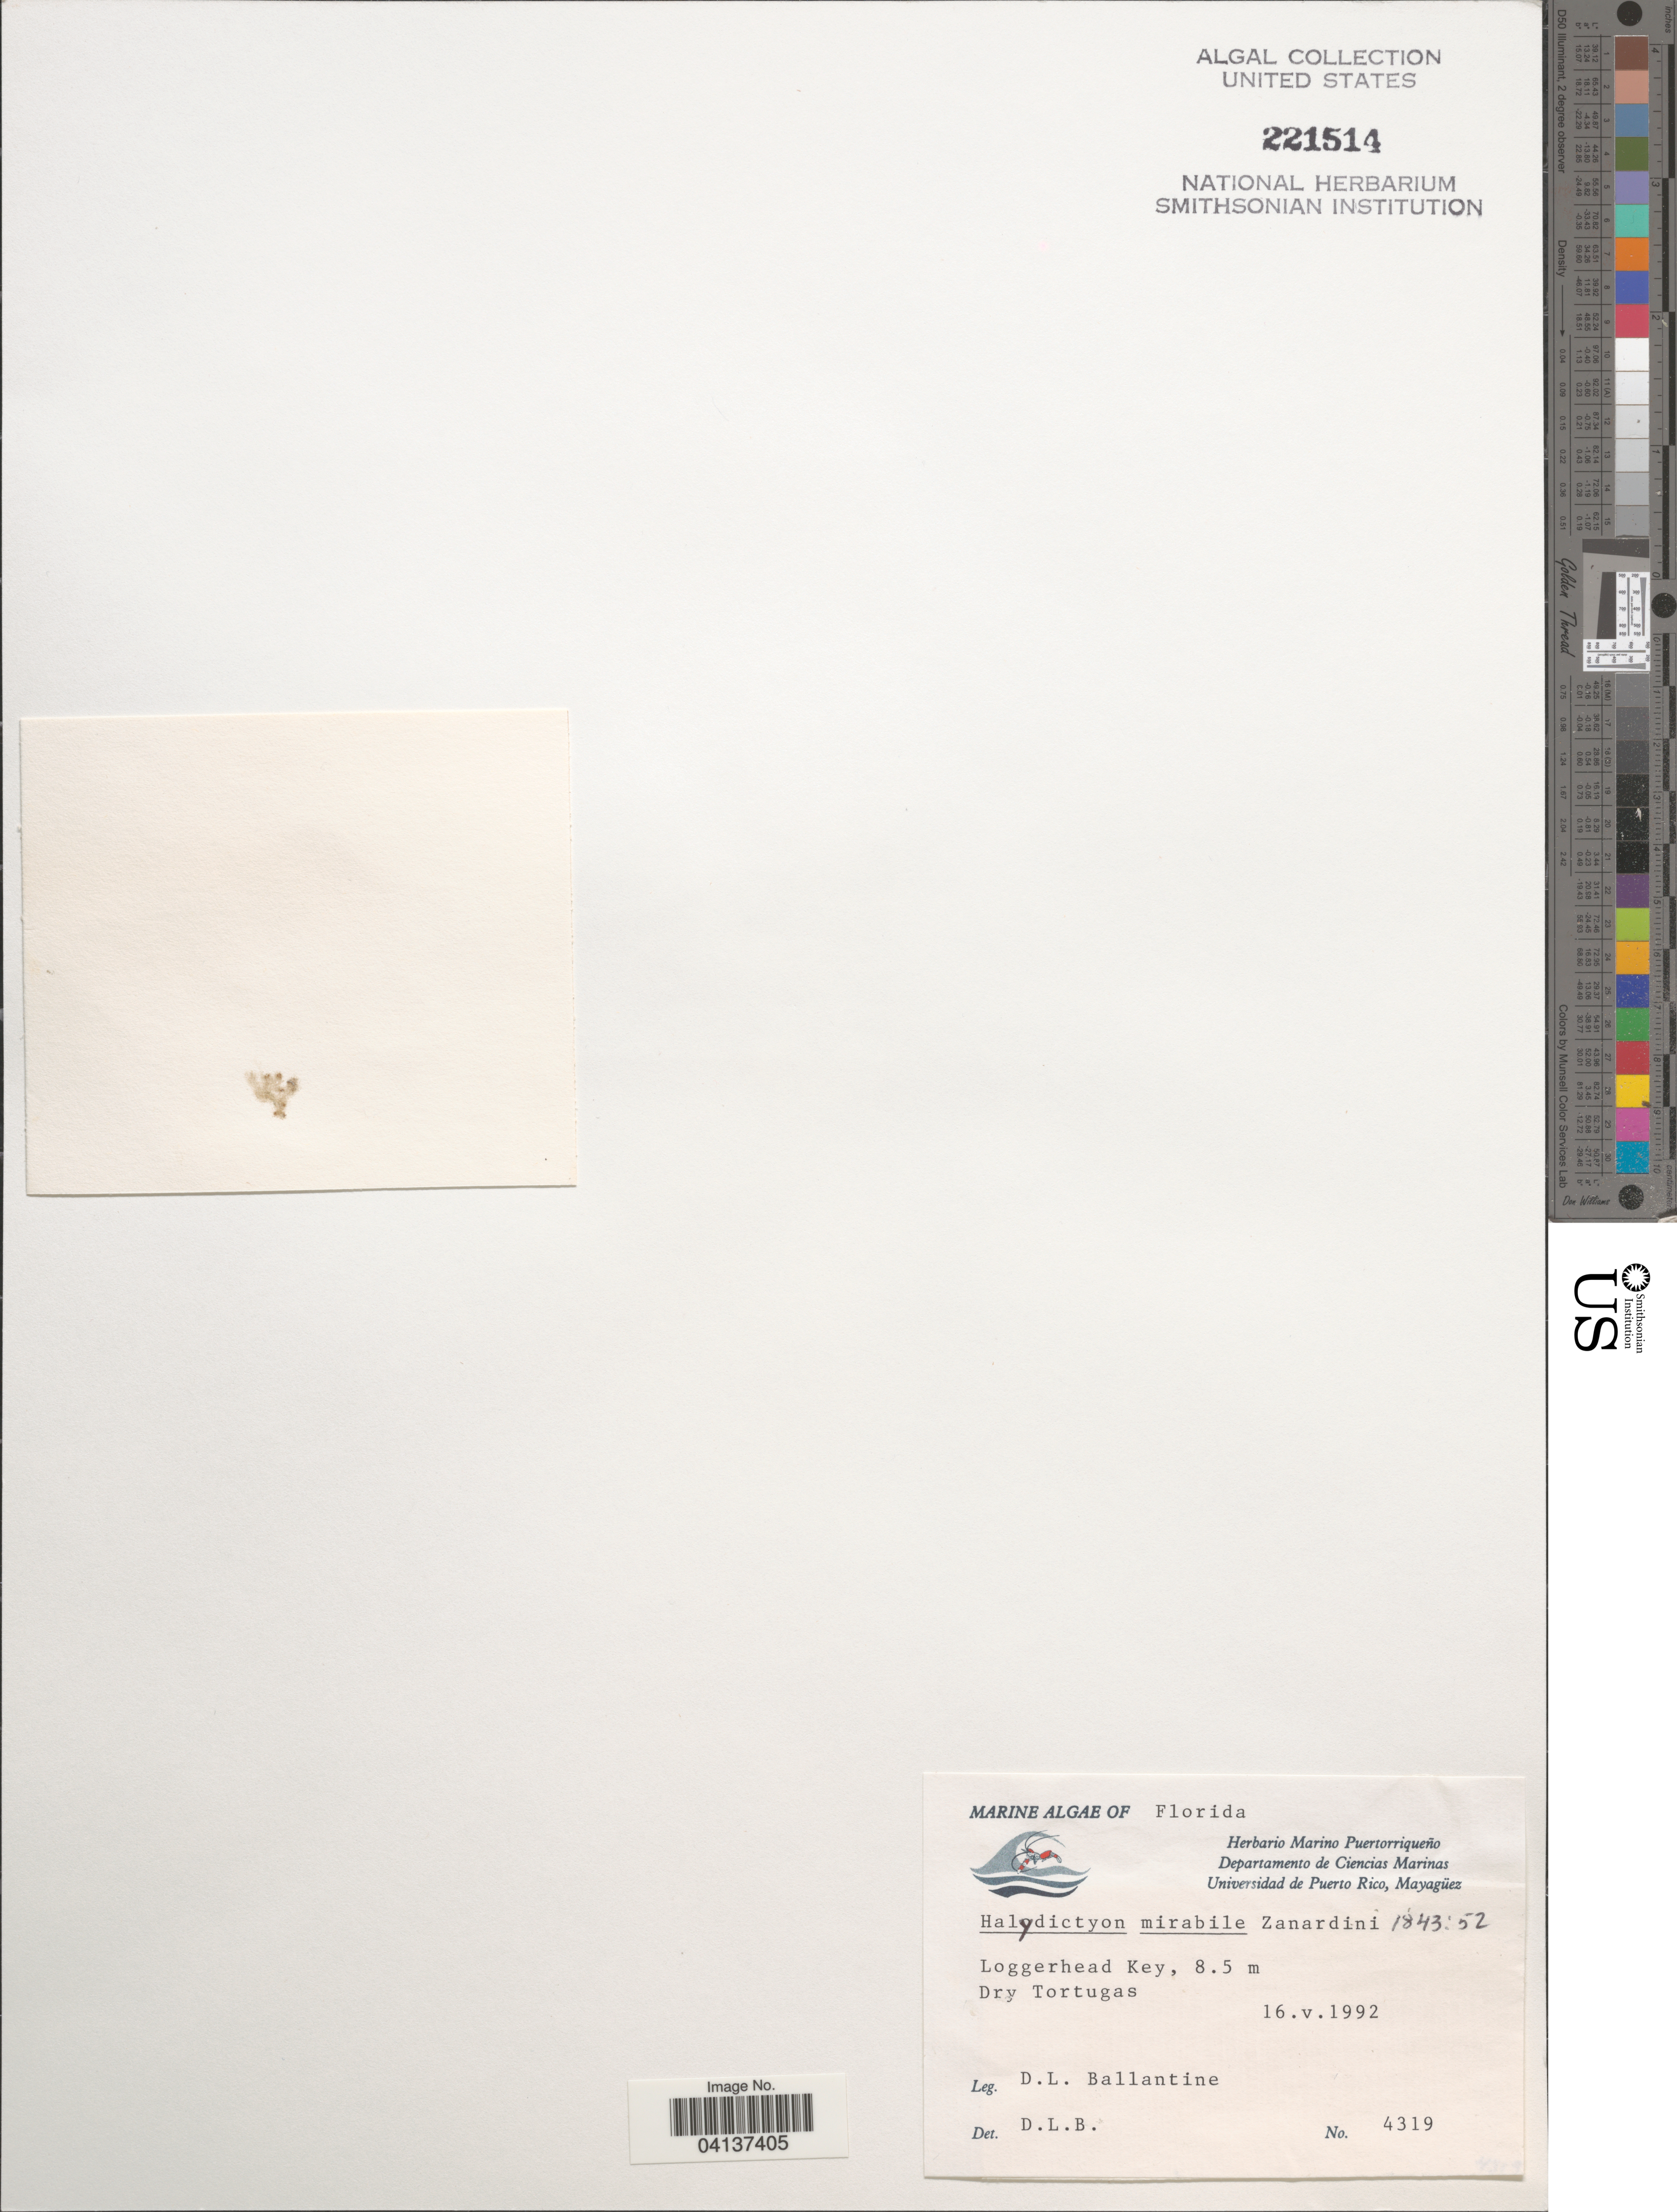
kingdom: Plantae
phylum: Rhodophyta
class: Florideophyceae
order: Ceramiales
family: Dasyaceae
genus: Halydictyon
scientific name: Halydictyon mirabile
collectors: D.L. Ballantine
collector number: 4319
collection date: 1992-05-16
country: United States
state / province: Florida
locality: Loggerhead Key, 8.5 m. Dry Tortugas.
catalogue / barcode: US 221514